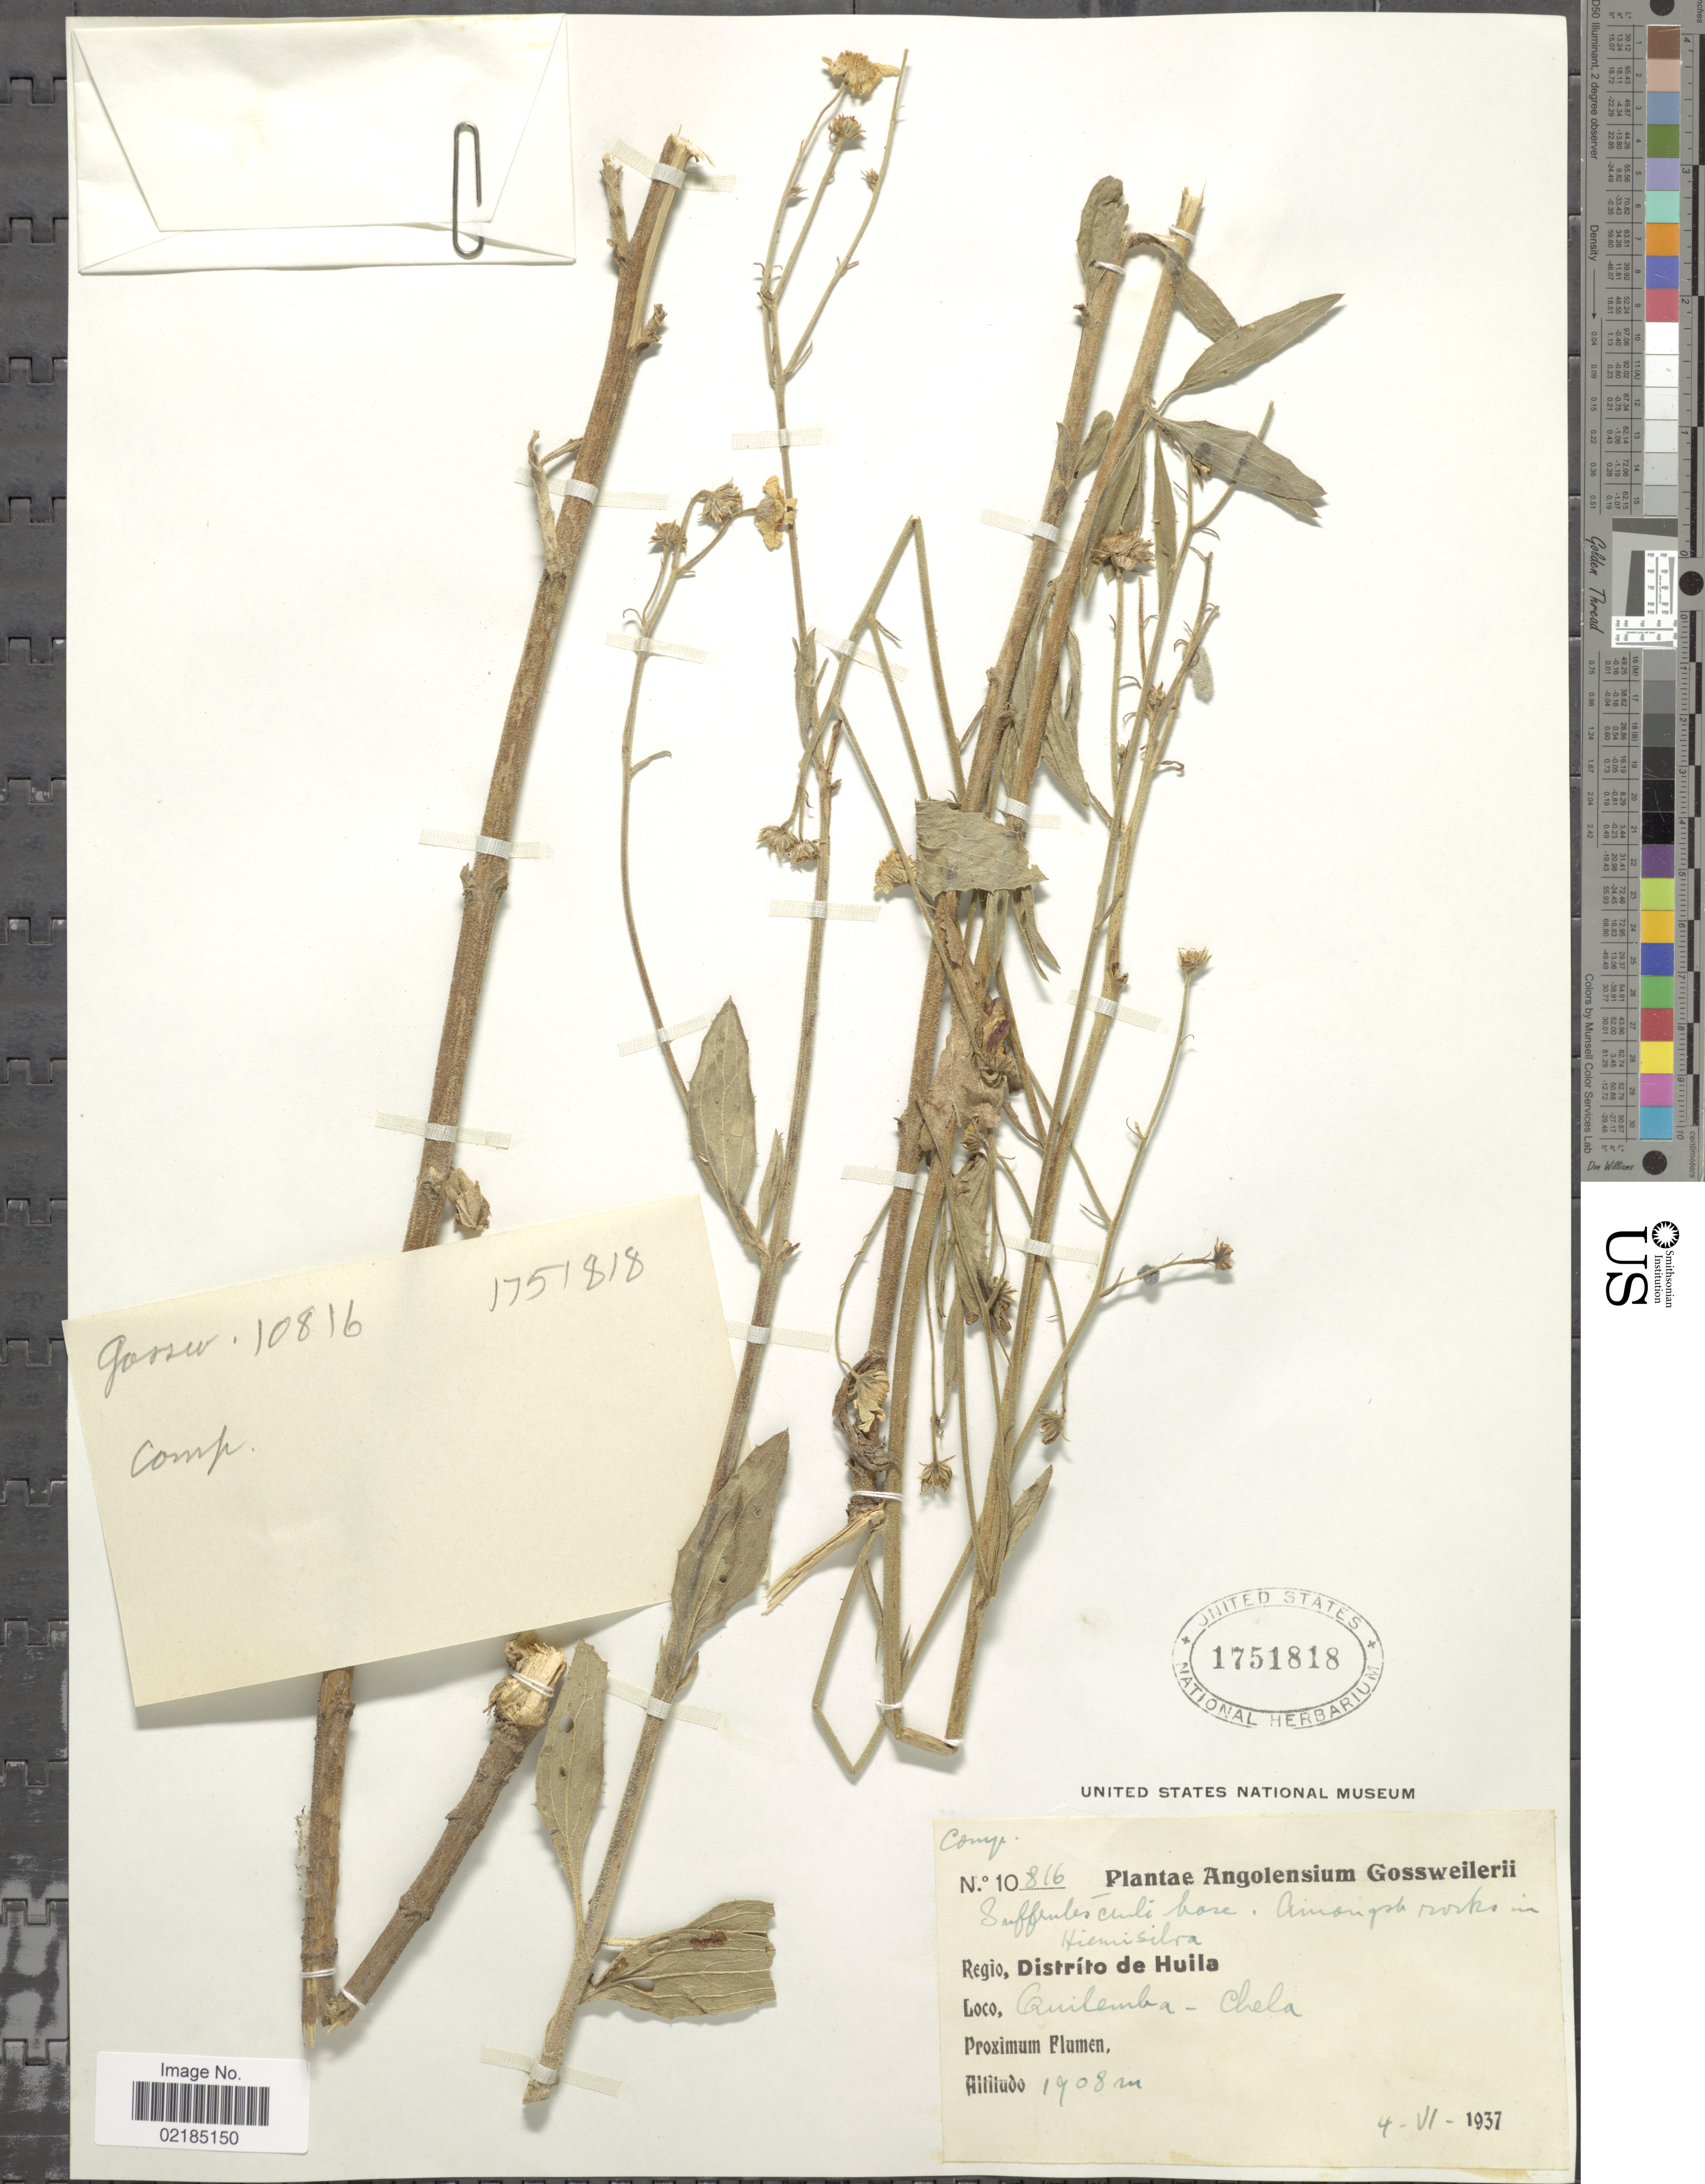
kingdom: Plantae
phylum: Tracheophyta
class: Magnoliopsida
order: Asterales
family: Asteraceae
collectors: A. Gossweiler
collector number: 10816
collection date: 1937-06-04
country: Angola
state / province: Huila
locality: Regio, Distríto de Huila. Quilemba-Chela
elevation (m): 1908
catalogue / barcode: US 1751818